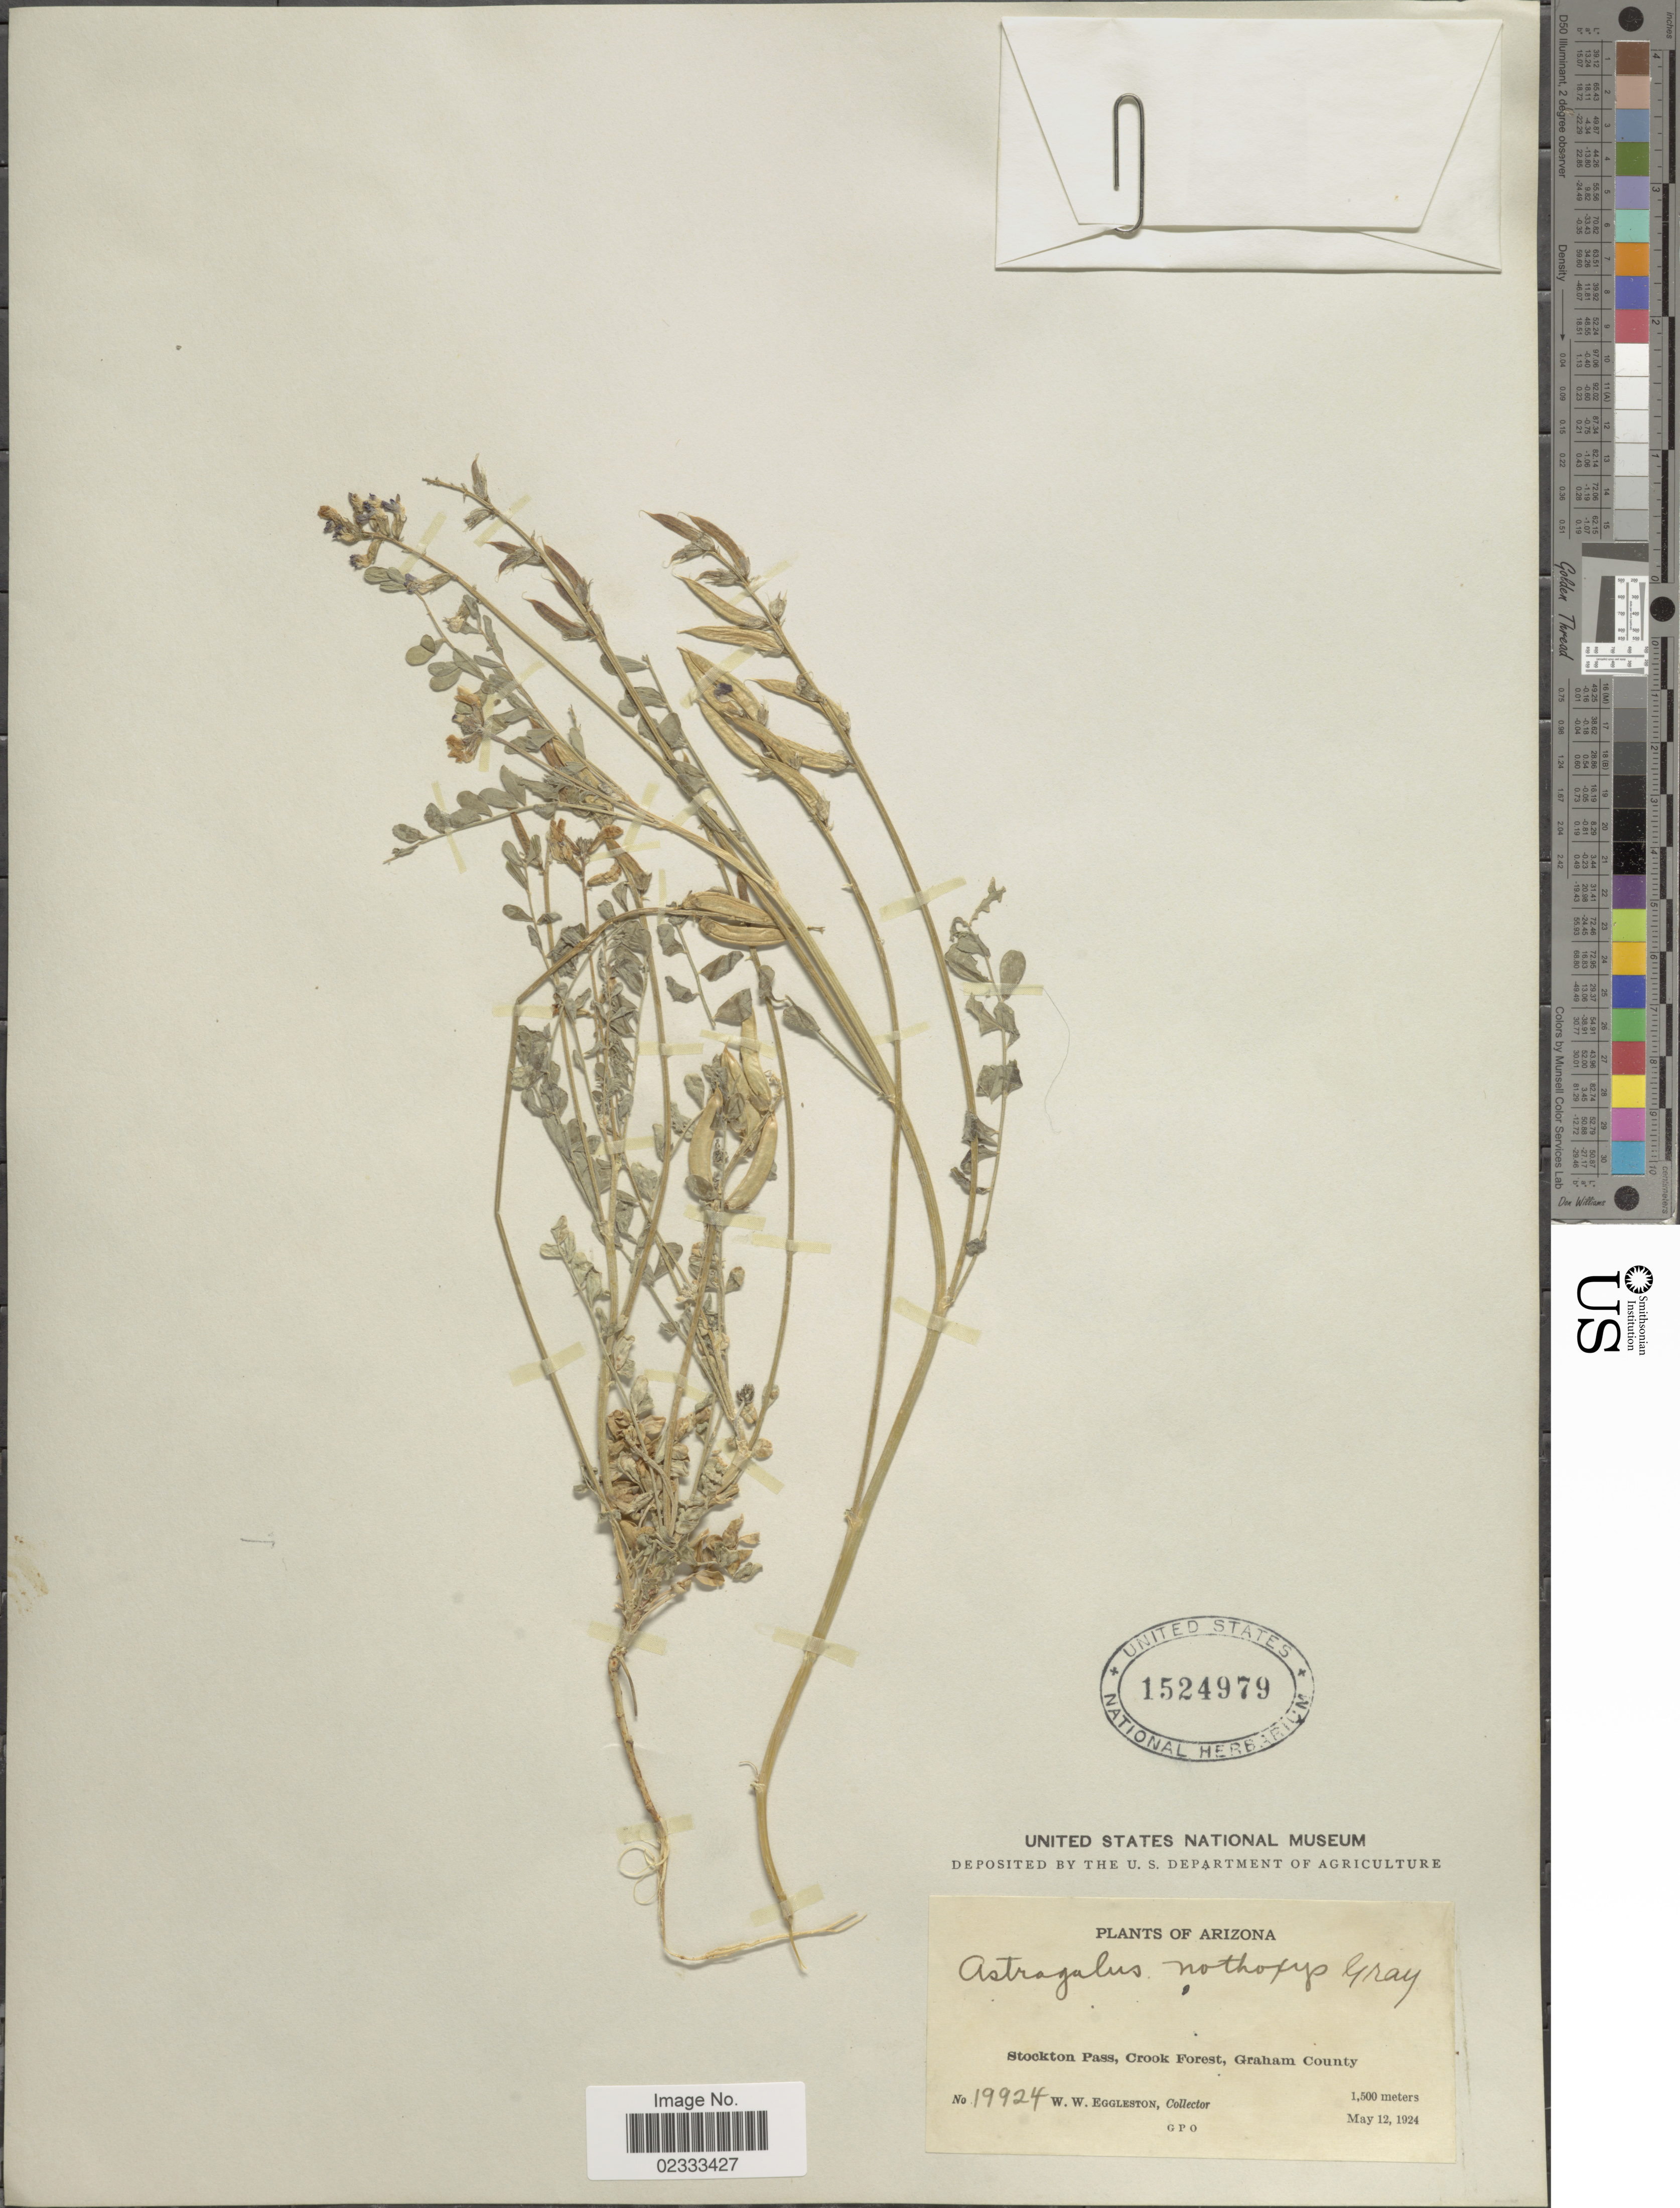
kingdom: Plantae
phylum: Tracheophyta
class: Magnoliopsida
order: Fabales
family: Fabaceae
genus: Astragalus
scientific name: Astragalus nothoxys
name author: A. Gray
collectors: W. W. Eggleston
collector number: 19924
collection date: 1924-05-12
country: United States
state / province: Arizona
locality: Stockton Pas, Crook Forest, Graham County.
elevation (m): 1500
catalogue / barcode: US 1524979